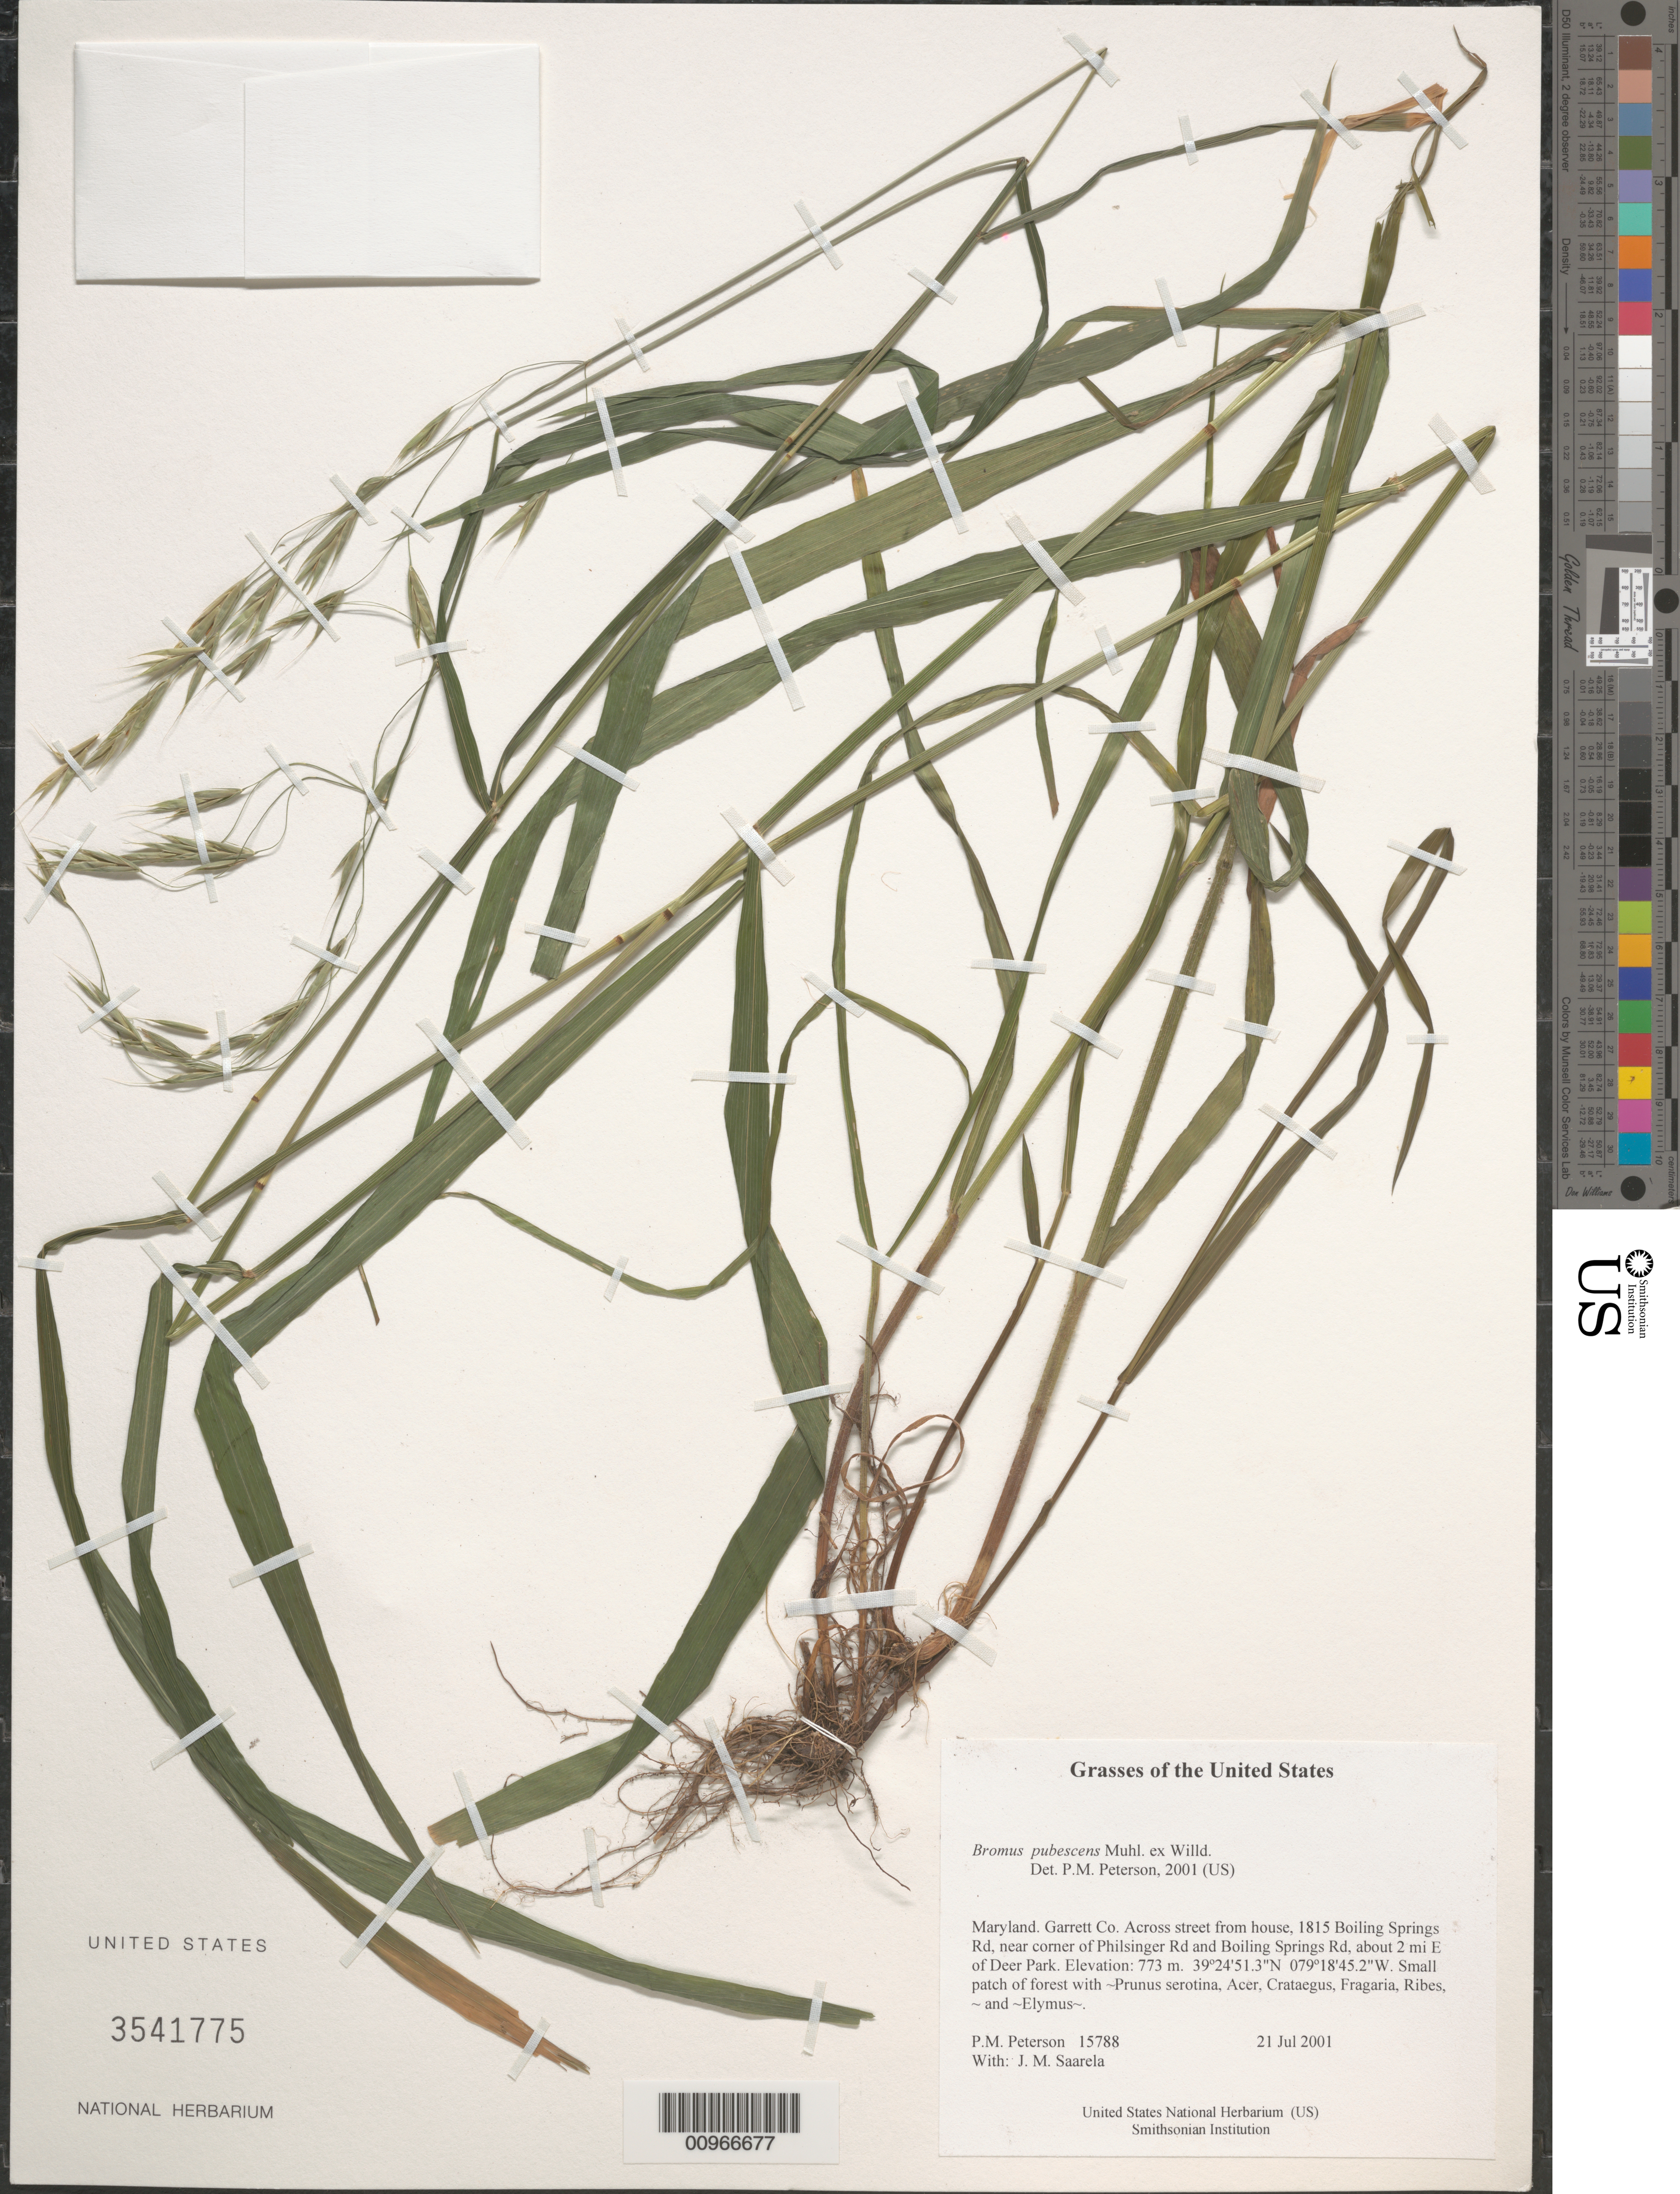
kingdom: Plantae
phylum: Tracheophyta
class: Liliopsida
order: Poales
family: Poaceae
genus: Bromus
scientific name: Bromus pubescens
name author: Muhl. ex Willd.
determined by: Peterson, Paul M., (BOT), Smithsonian Institution - National Museum of Natural History (UNITED STATES)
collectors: P. M. Peterson & J. Saarela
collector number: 15788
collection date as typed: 21 Jul 2001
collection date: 2001-07-21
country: United States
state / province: Maryland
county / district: Garrett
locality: Across street from house, 1815 Boiling Springs Rd, near corner of Philsinger Rd and Boiling Springs Rd, about 2 mi E of Deer Park.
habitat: Small patch of forest with ~Prunus serotina, Acer, Crataegus, Fragaria, Ribes, ~ and ~Elymus~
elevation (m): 773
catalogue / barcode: US 3541775